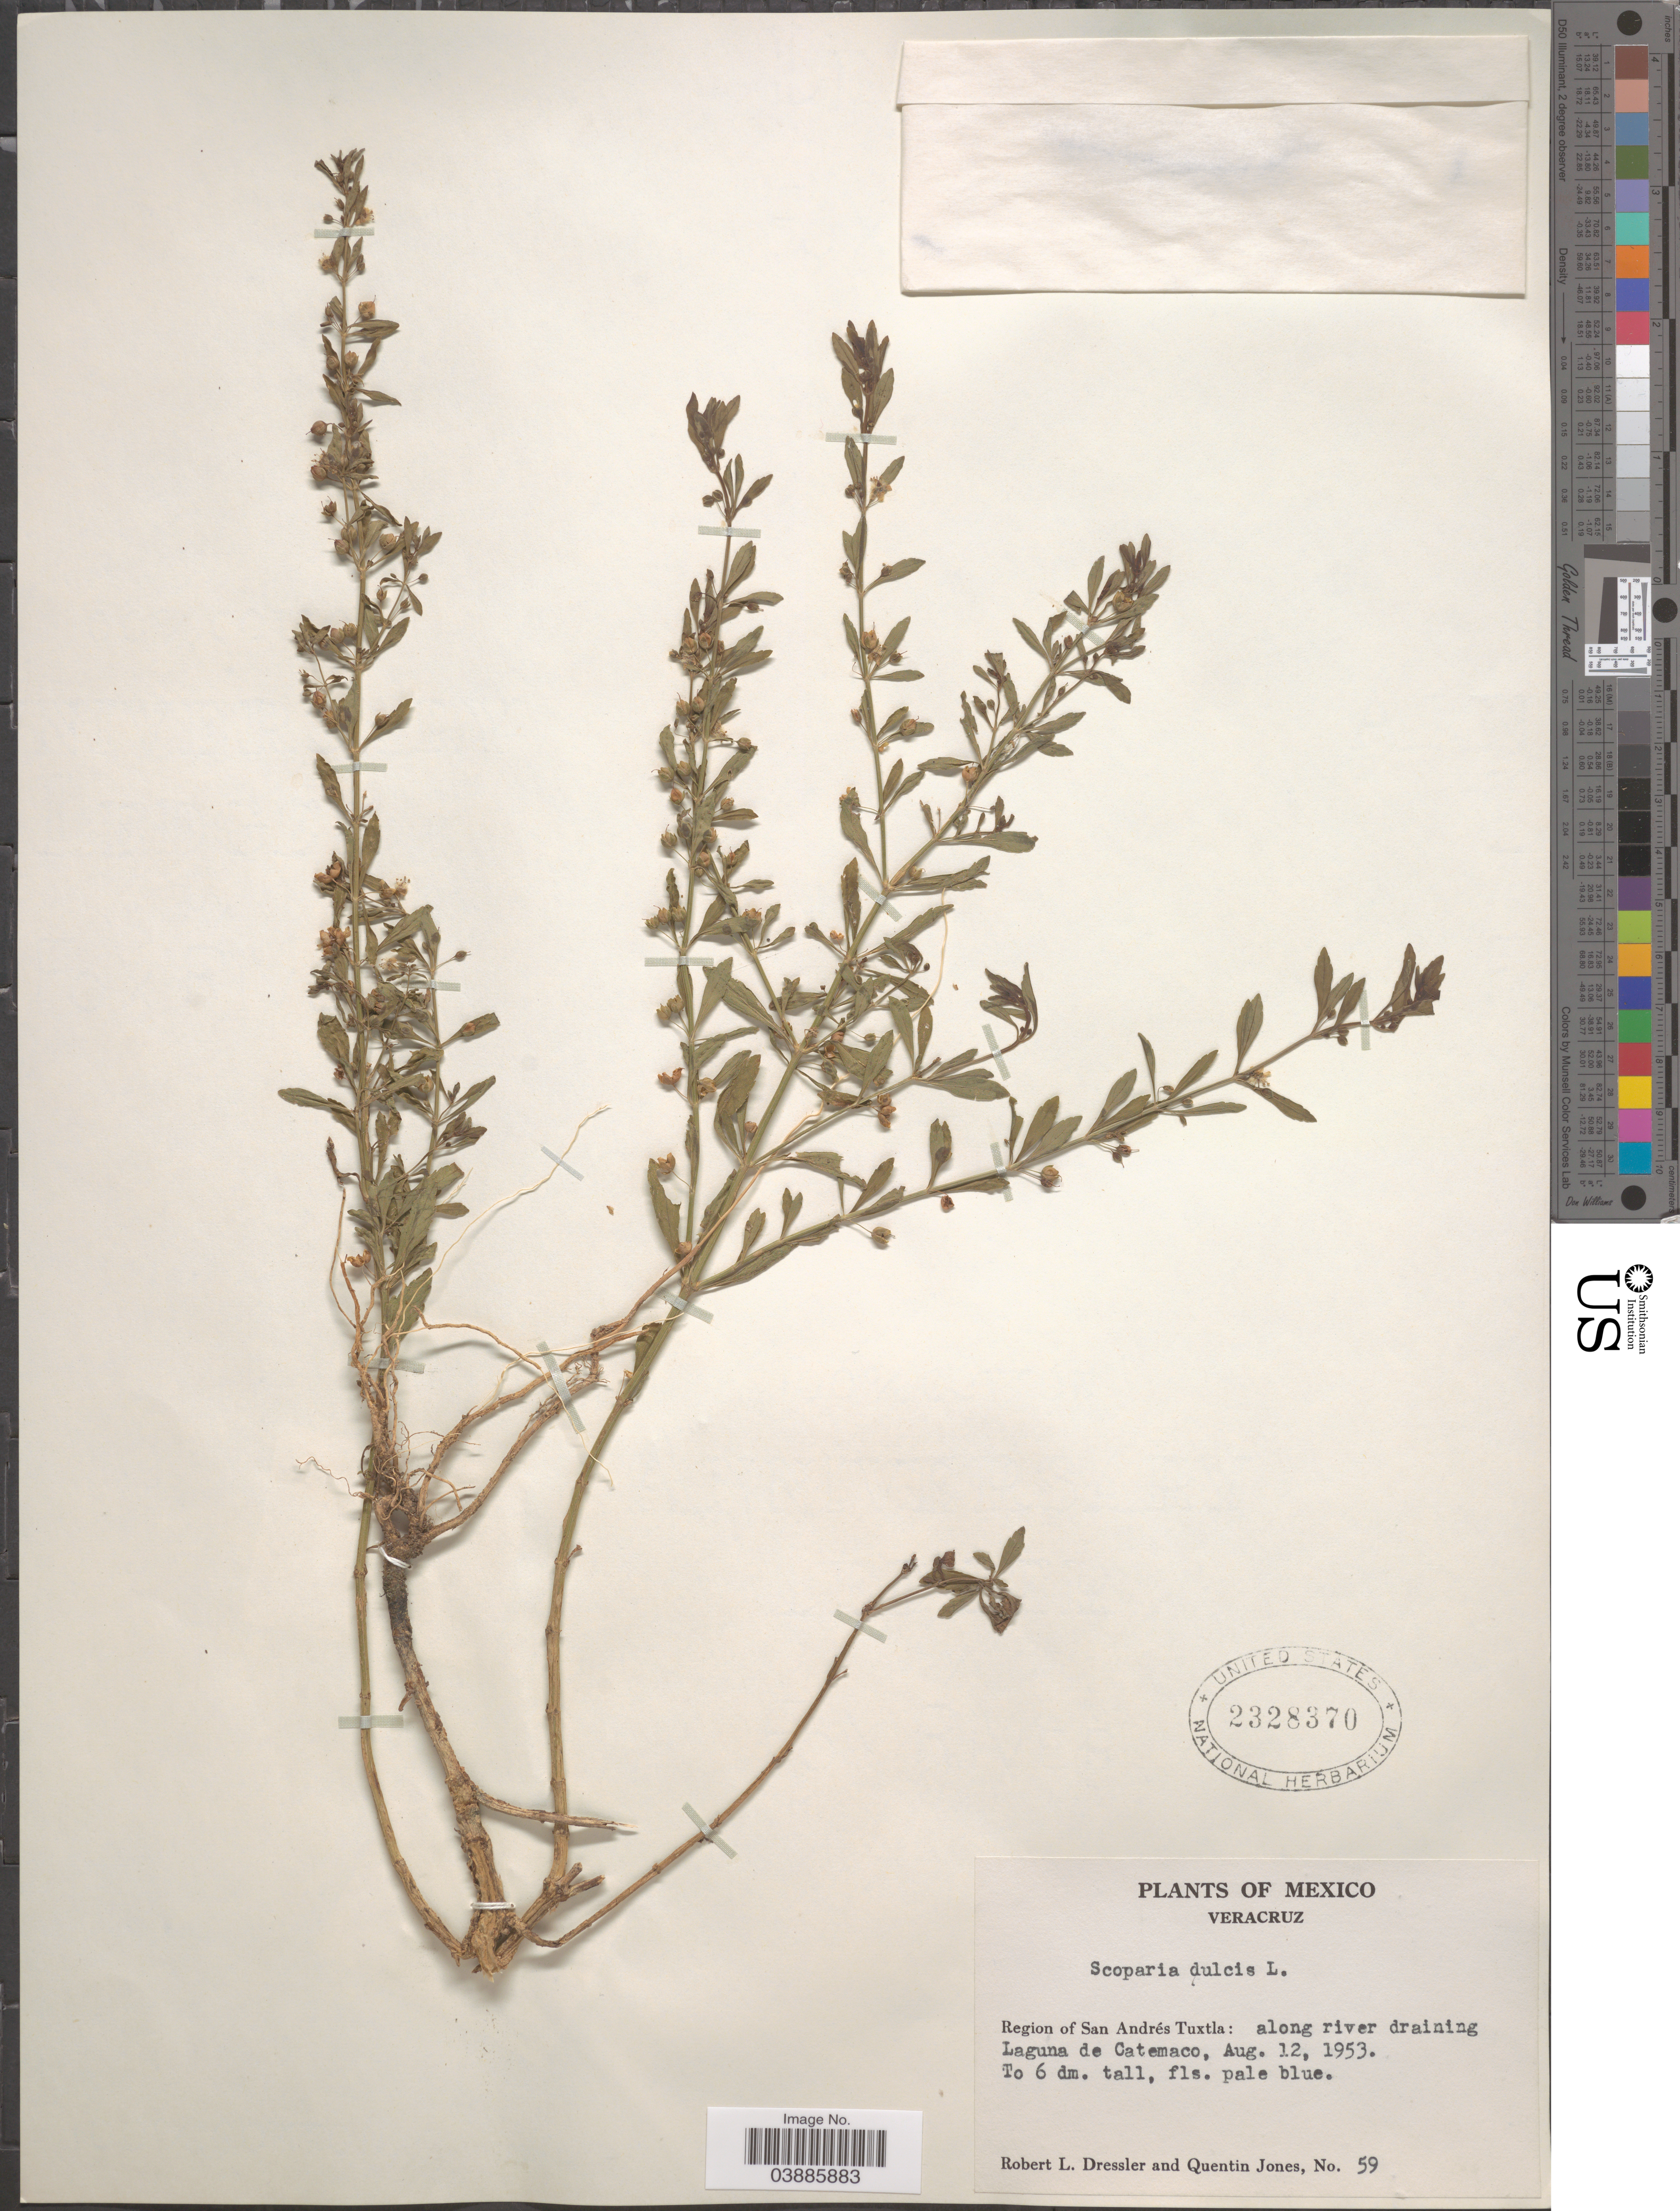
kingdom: Plantae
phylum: Tracheophyta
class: Magnoliopsida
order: Lamiales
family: Plantaginaceae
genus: Scoparia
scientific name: Scoparia dulcis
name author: L.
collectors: R. Dressler & Q. Jones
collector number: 59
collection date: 1953-08-12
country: Mexico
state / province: Veracruz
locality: Veracruz. Region of San Andrés Tuxtla: along river draining Laguna de Catemaco.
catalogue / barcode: US 2328370